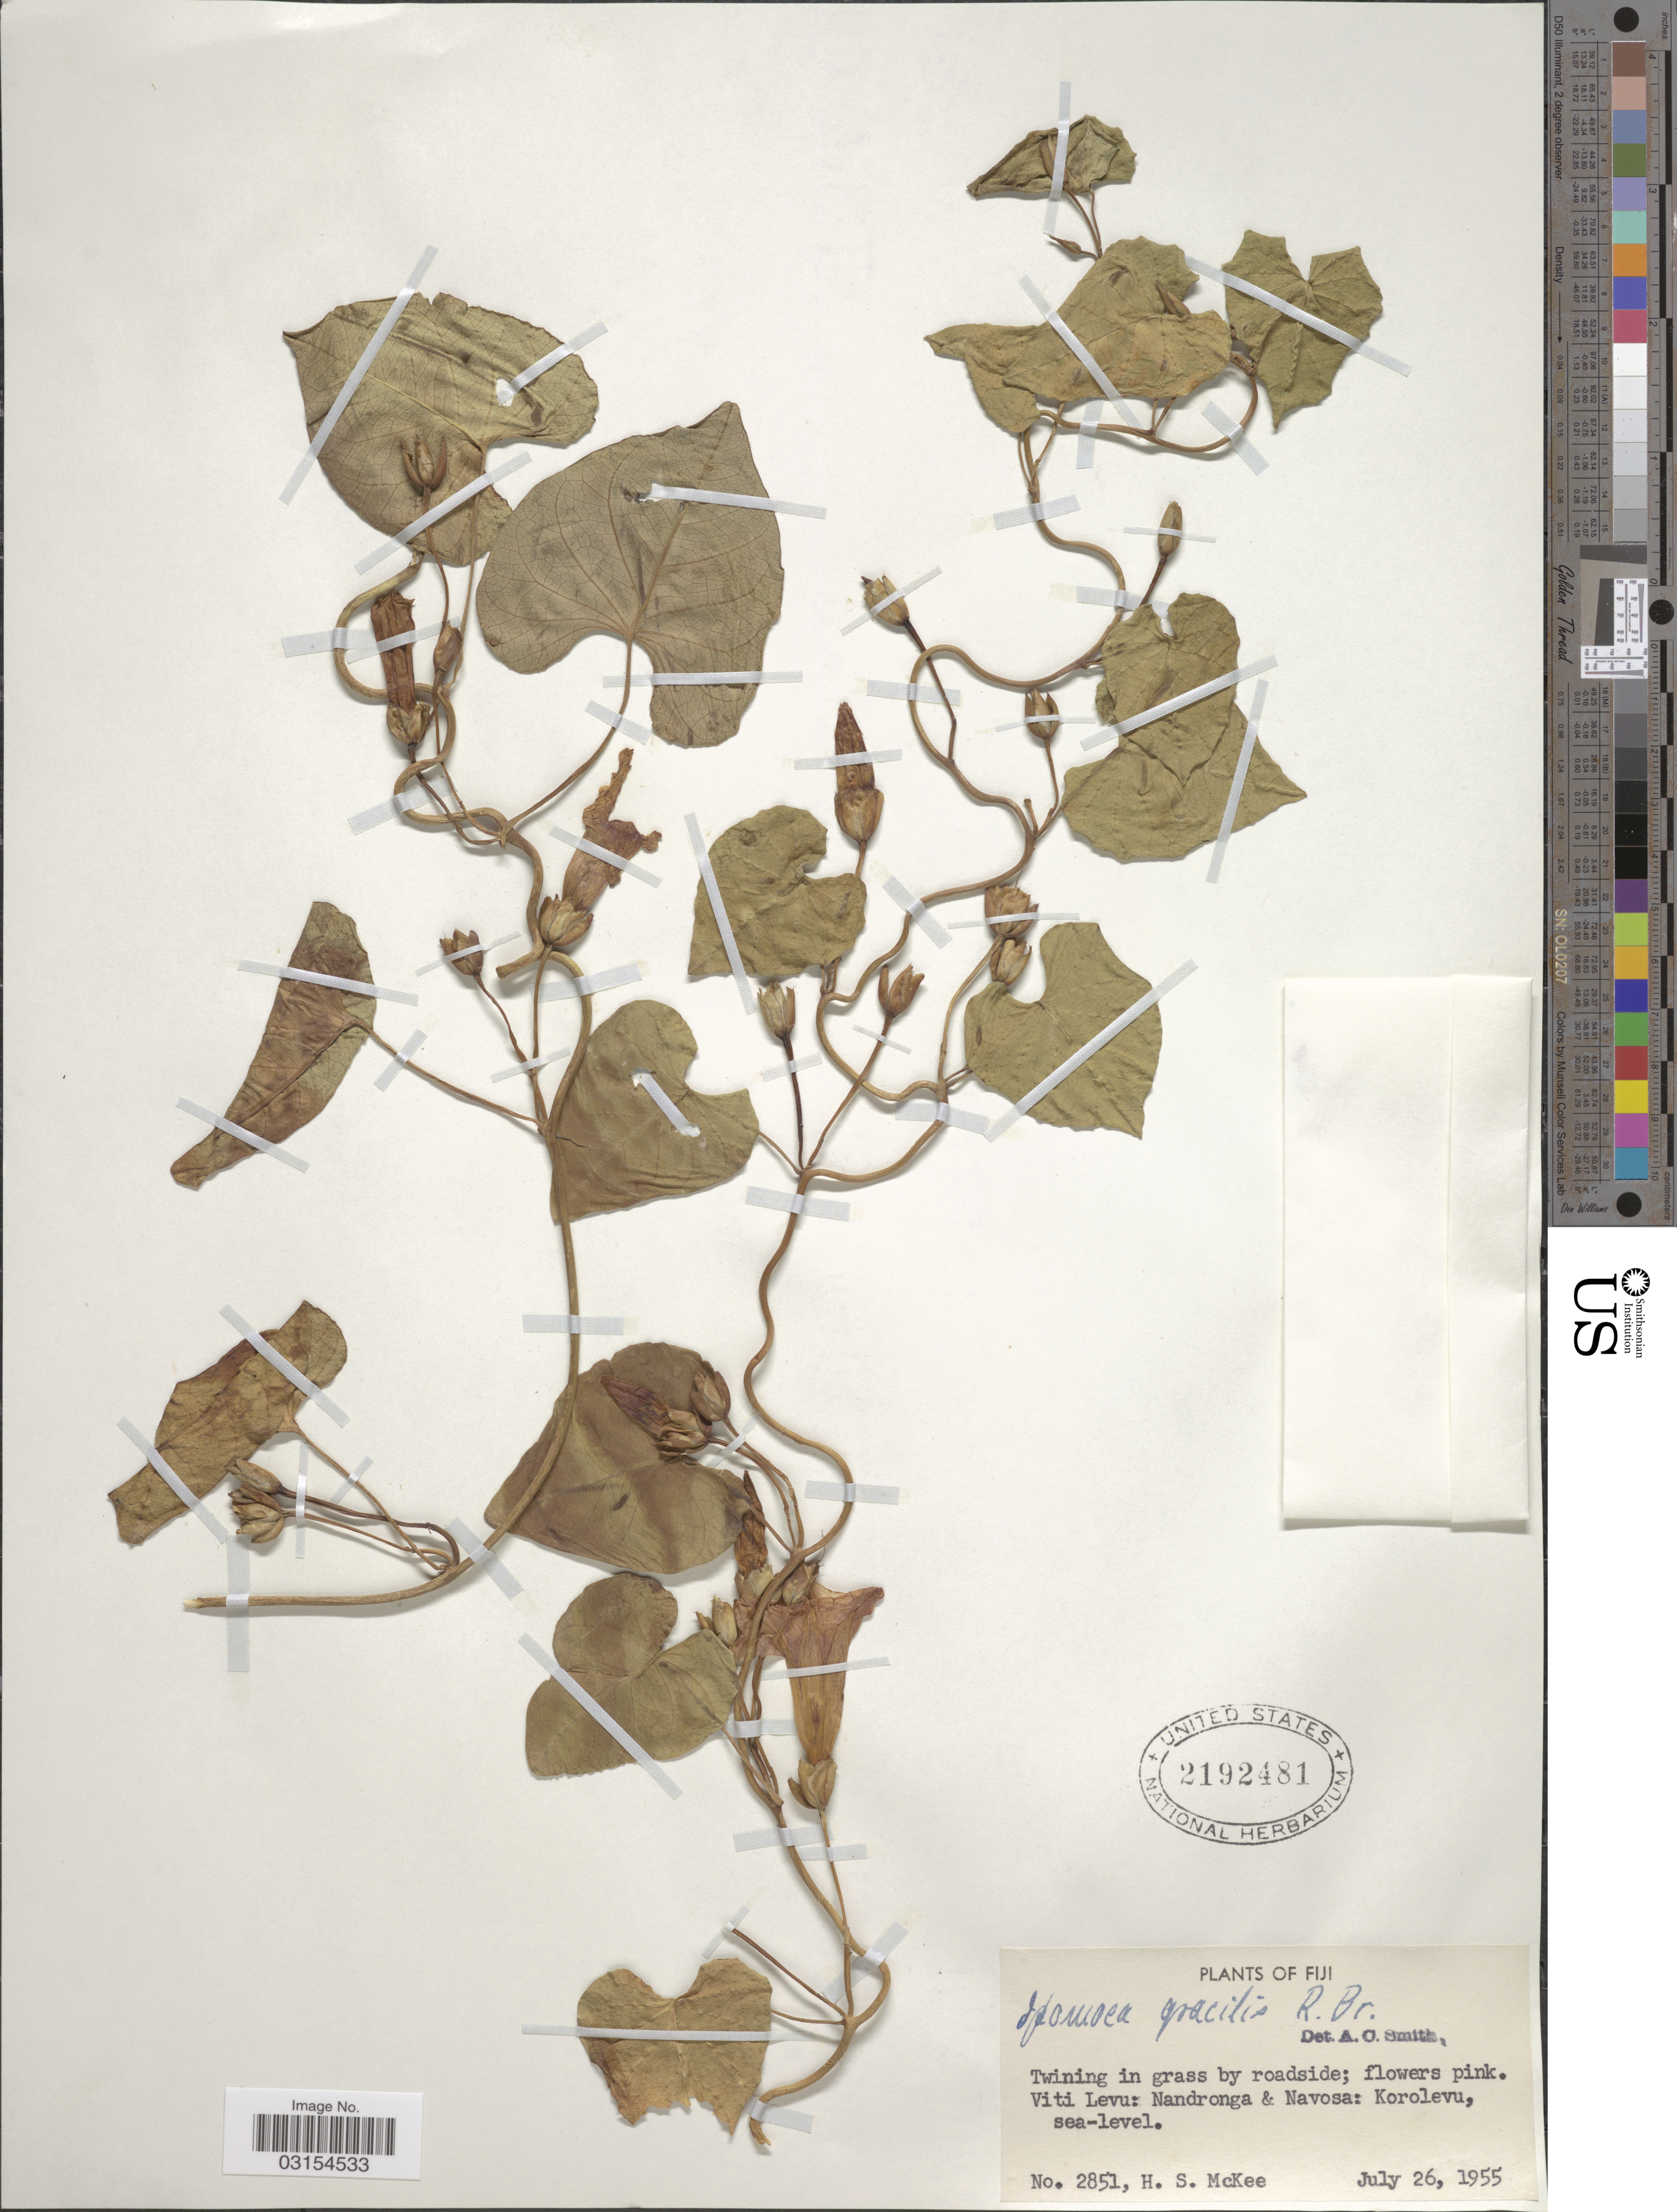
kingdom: Plantae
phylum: Tracheophyta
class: Magnoliopsida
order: Solanales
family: Convolvulaceae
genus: Ipomoea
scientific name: Ipomoea littoralis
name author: Blume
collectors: H. S. McKee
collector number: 2851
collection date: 1955-07-26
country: Fiji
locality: Viti Levu: Nandronga & Navosa: Korolevu.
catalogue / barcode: US 2192481